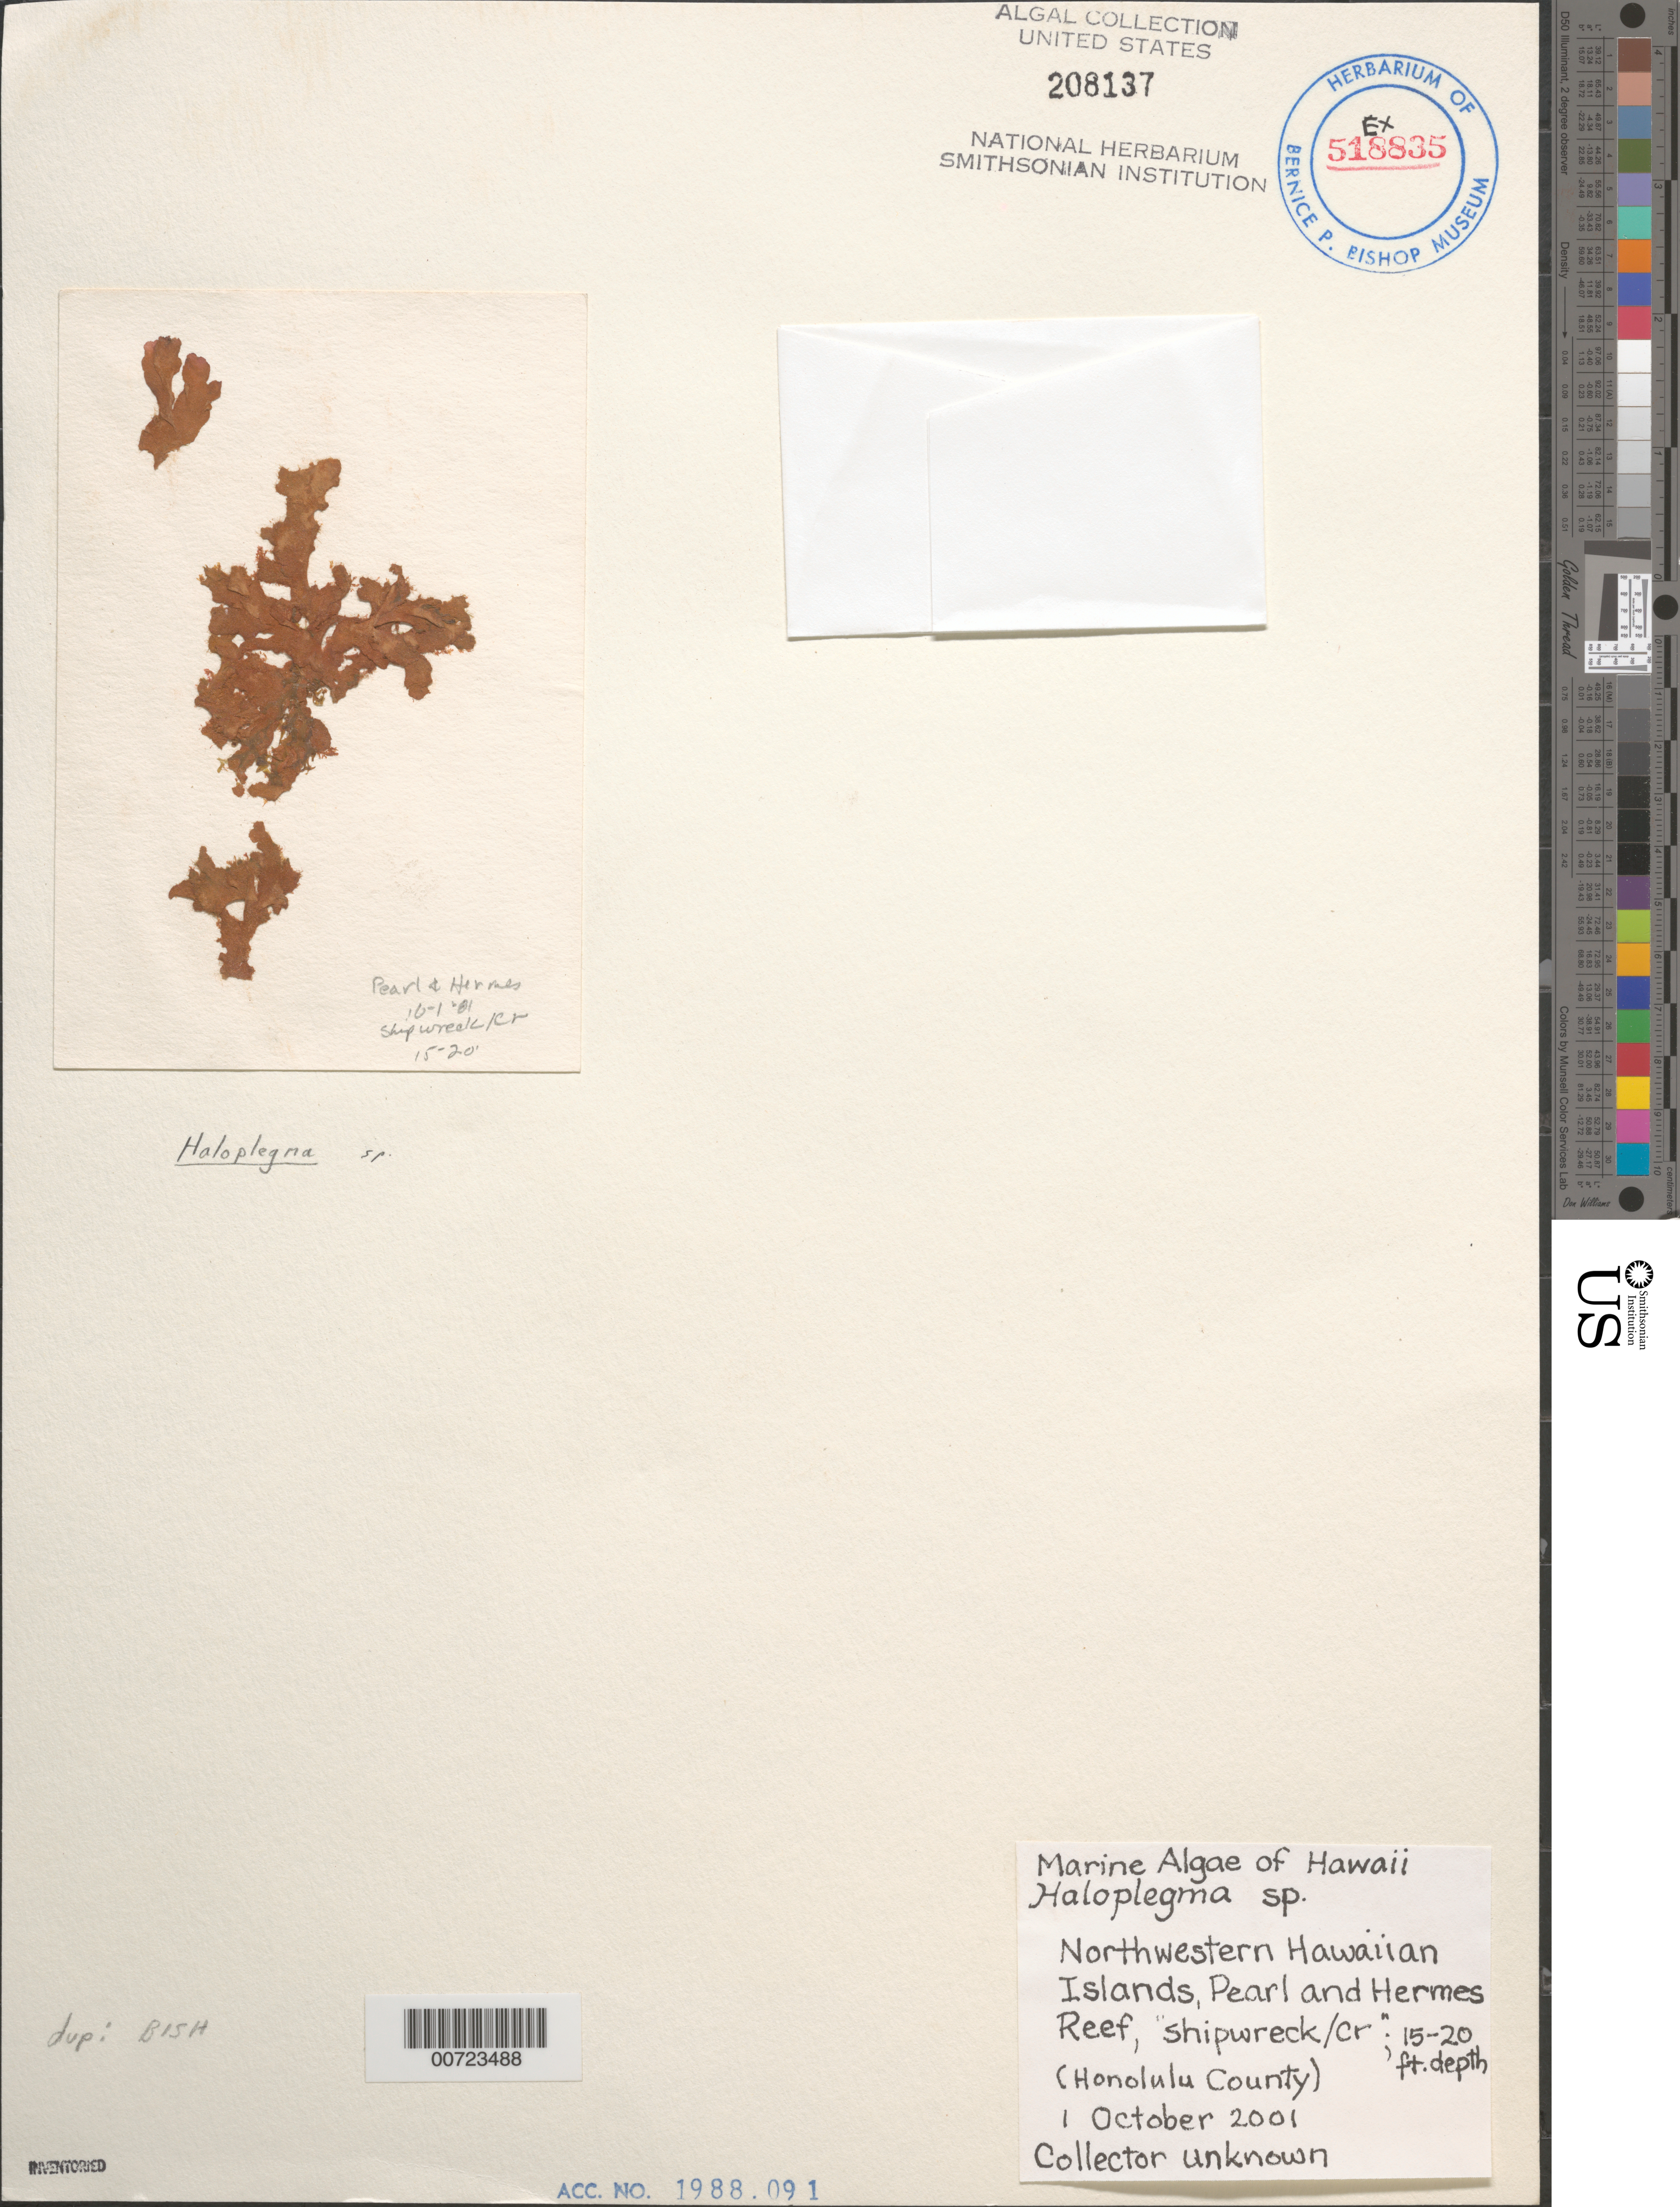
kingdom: Plantae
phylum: Rhodophyta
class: Florideophyceae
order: Ceramiales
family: Wrangeliaceae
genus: Haloplegma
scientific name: Haloplegma sp.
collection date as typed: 01 Oct 1981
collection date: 1981-10-01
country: United States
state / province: Hawaii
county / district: Honolulu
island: Pearl and Hermes Atoll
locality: Shipwreck/CR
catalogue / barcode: US 208137